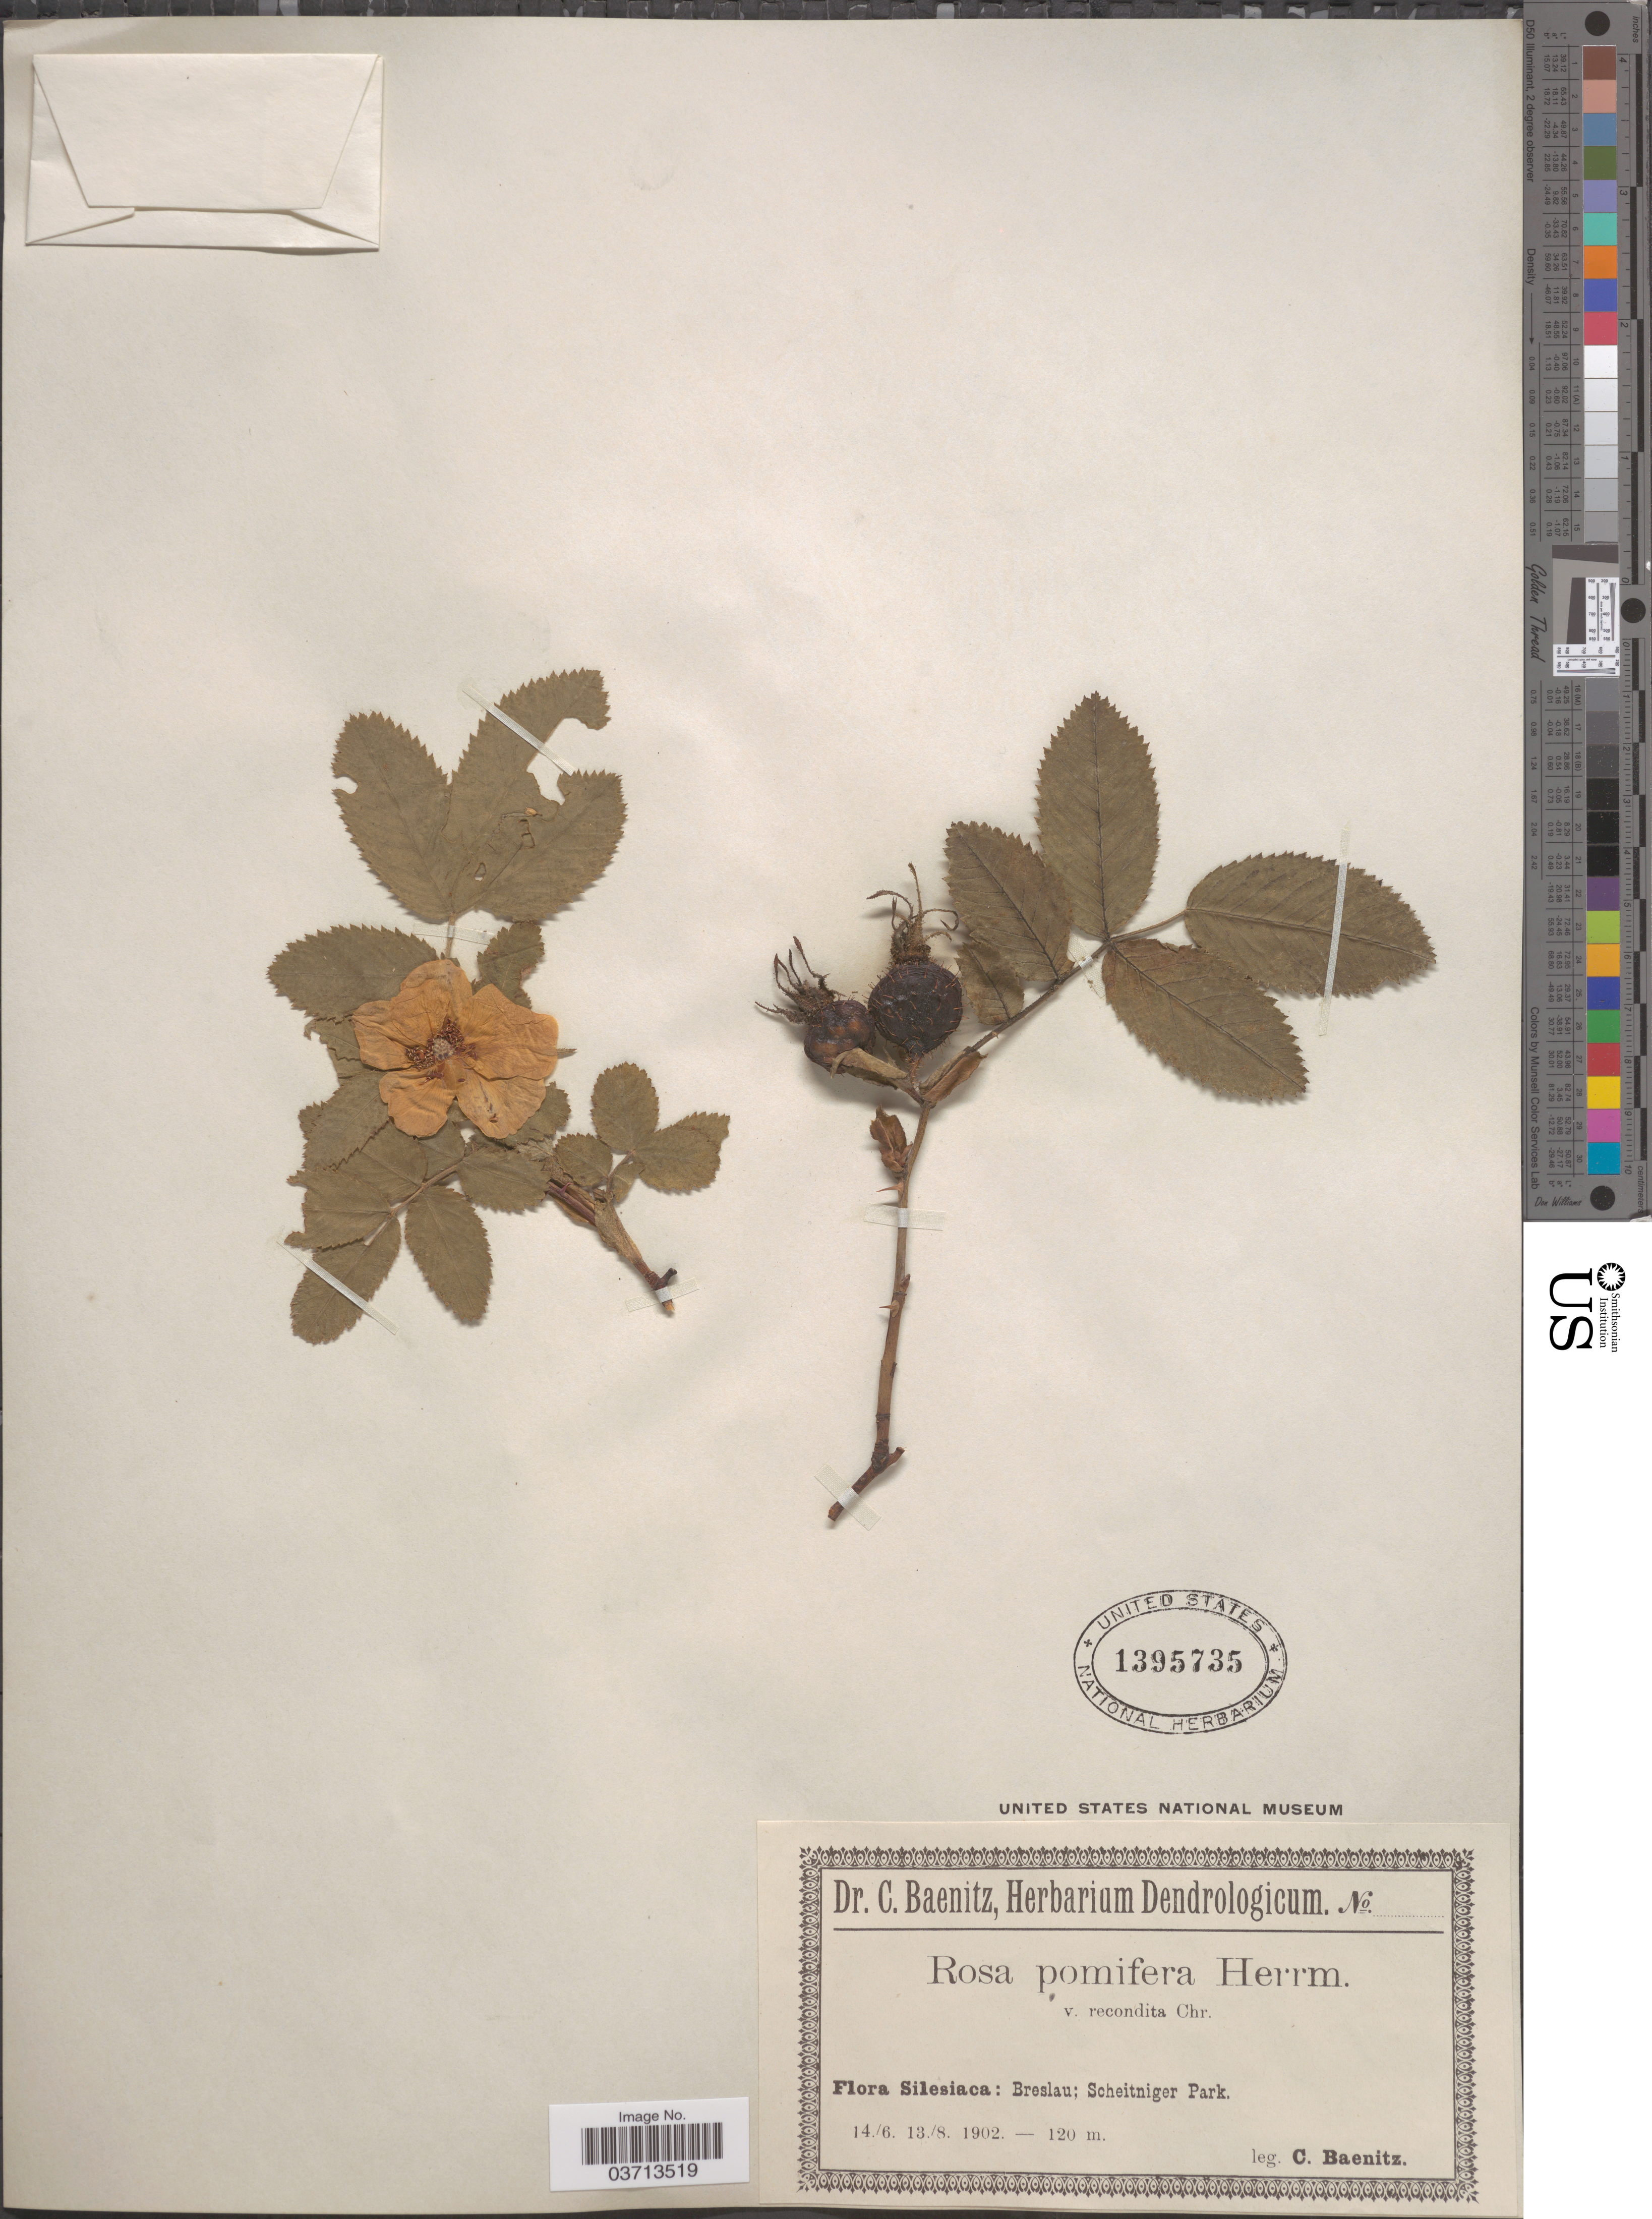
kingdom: Plantae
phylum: Tracheophyta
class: Magnoliopsida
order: Rosales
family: Rosaceae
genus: Rosa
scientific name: Rosa pomifera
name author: R.A.W. Herrm.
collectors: C. G. Baenitz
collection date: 1902-06-14/1902-08-13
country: Poland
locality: Silesiaca: Breslau; Scheitniger Park.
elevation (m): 120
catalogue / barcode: US 1395735